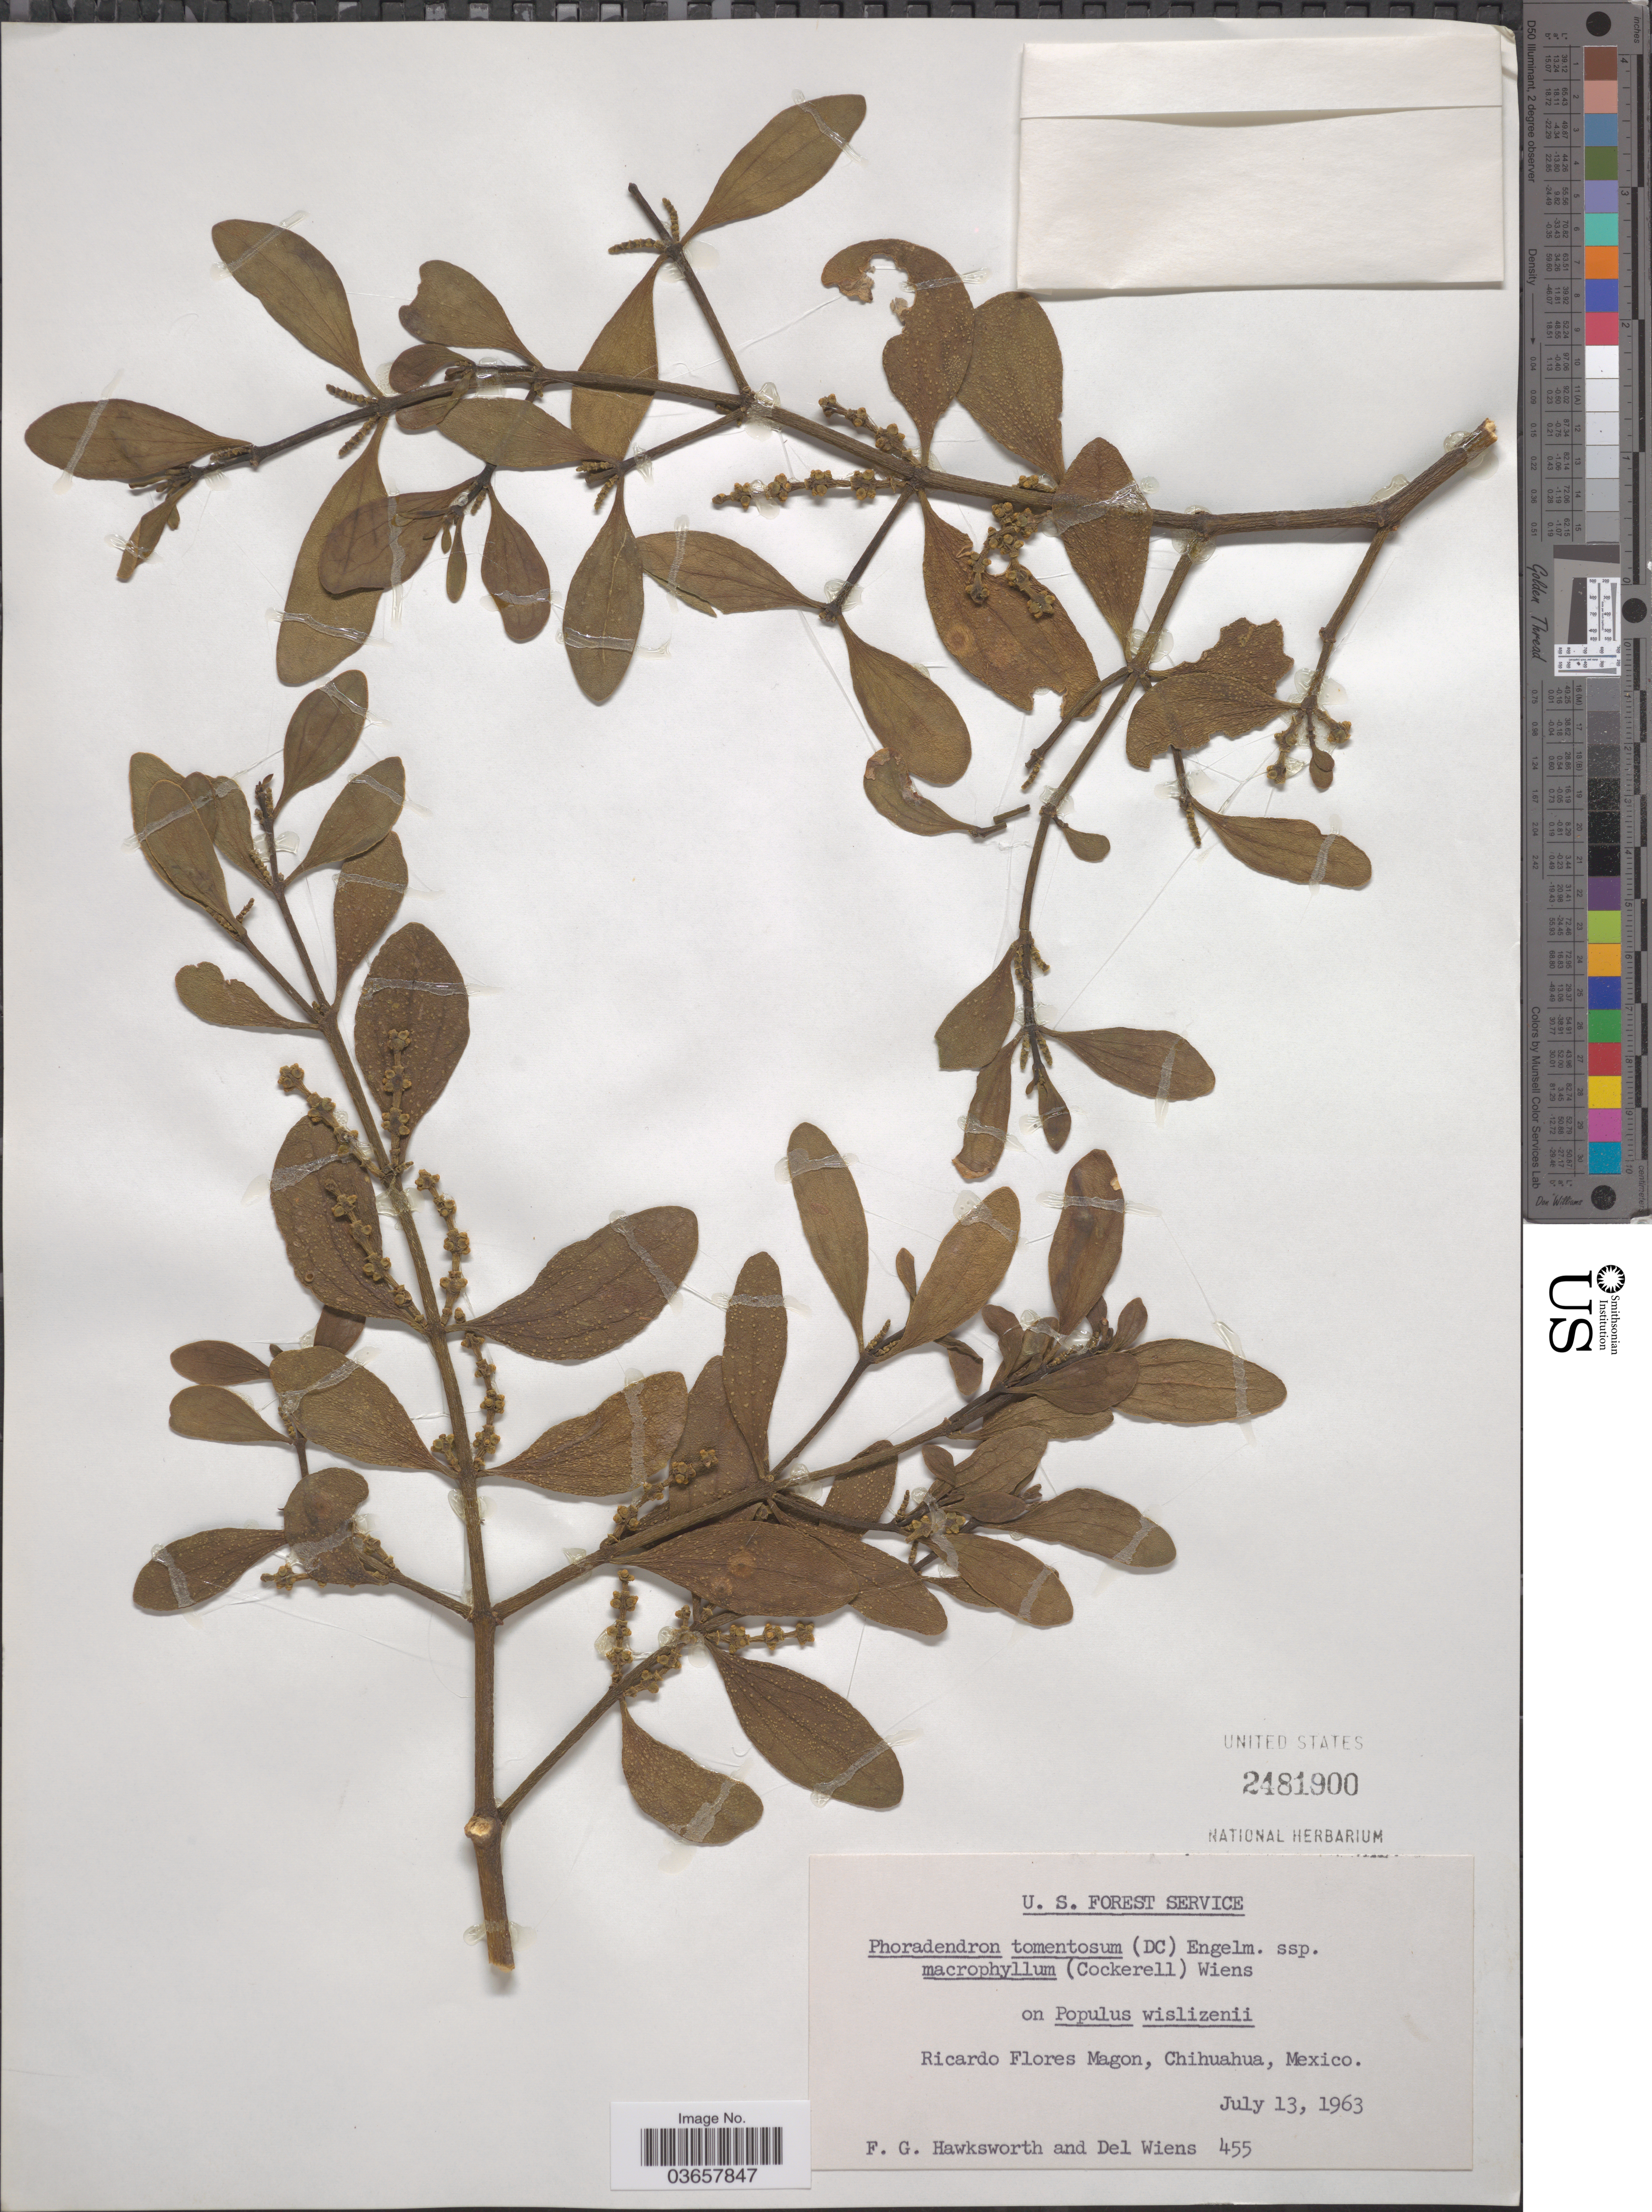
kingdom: Plantae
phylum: Tracheophyta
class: Magnoliopsida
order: Santalales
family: Viscaceae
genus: Phoradendron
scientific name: Phoradendron tomentosum subsp. macrophyllum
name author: DC.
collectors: F. G. Hawksworth & D. Wiens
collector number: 455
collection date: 1963-07-13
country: Mexico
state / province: Chihuahua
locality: Ricardo Flores Magon.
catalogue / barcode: US 2481900